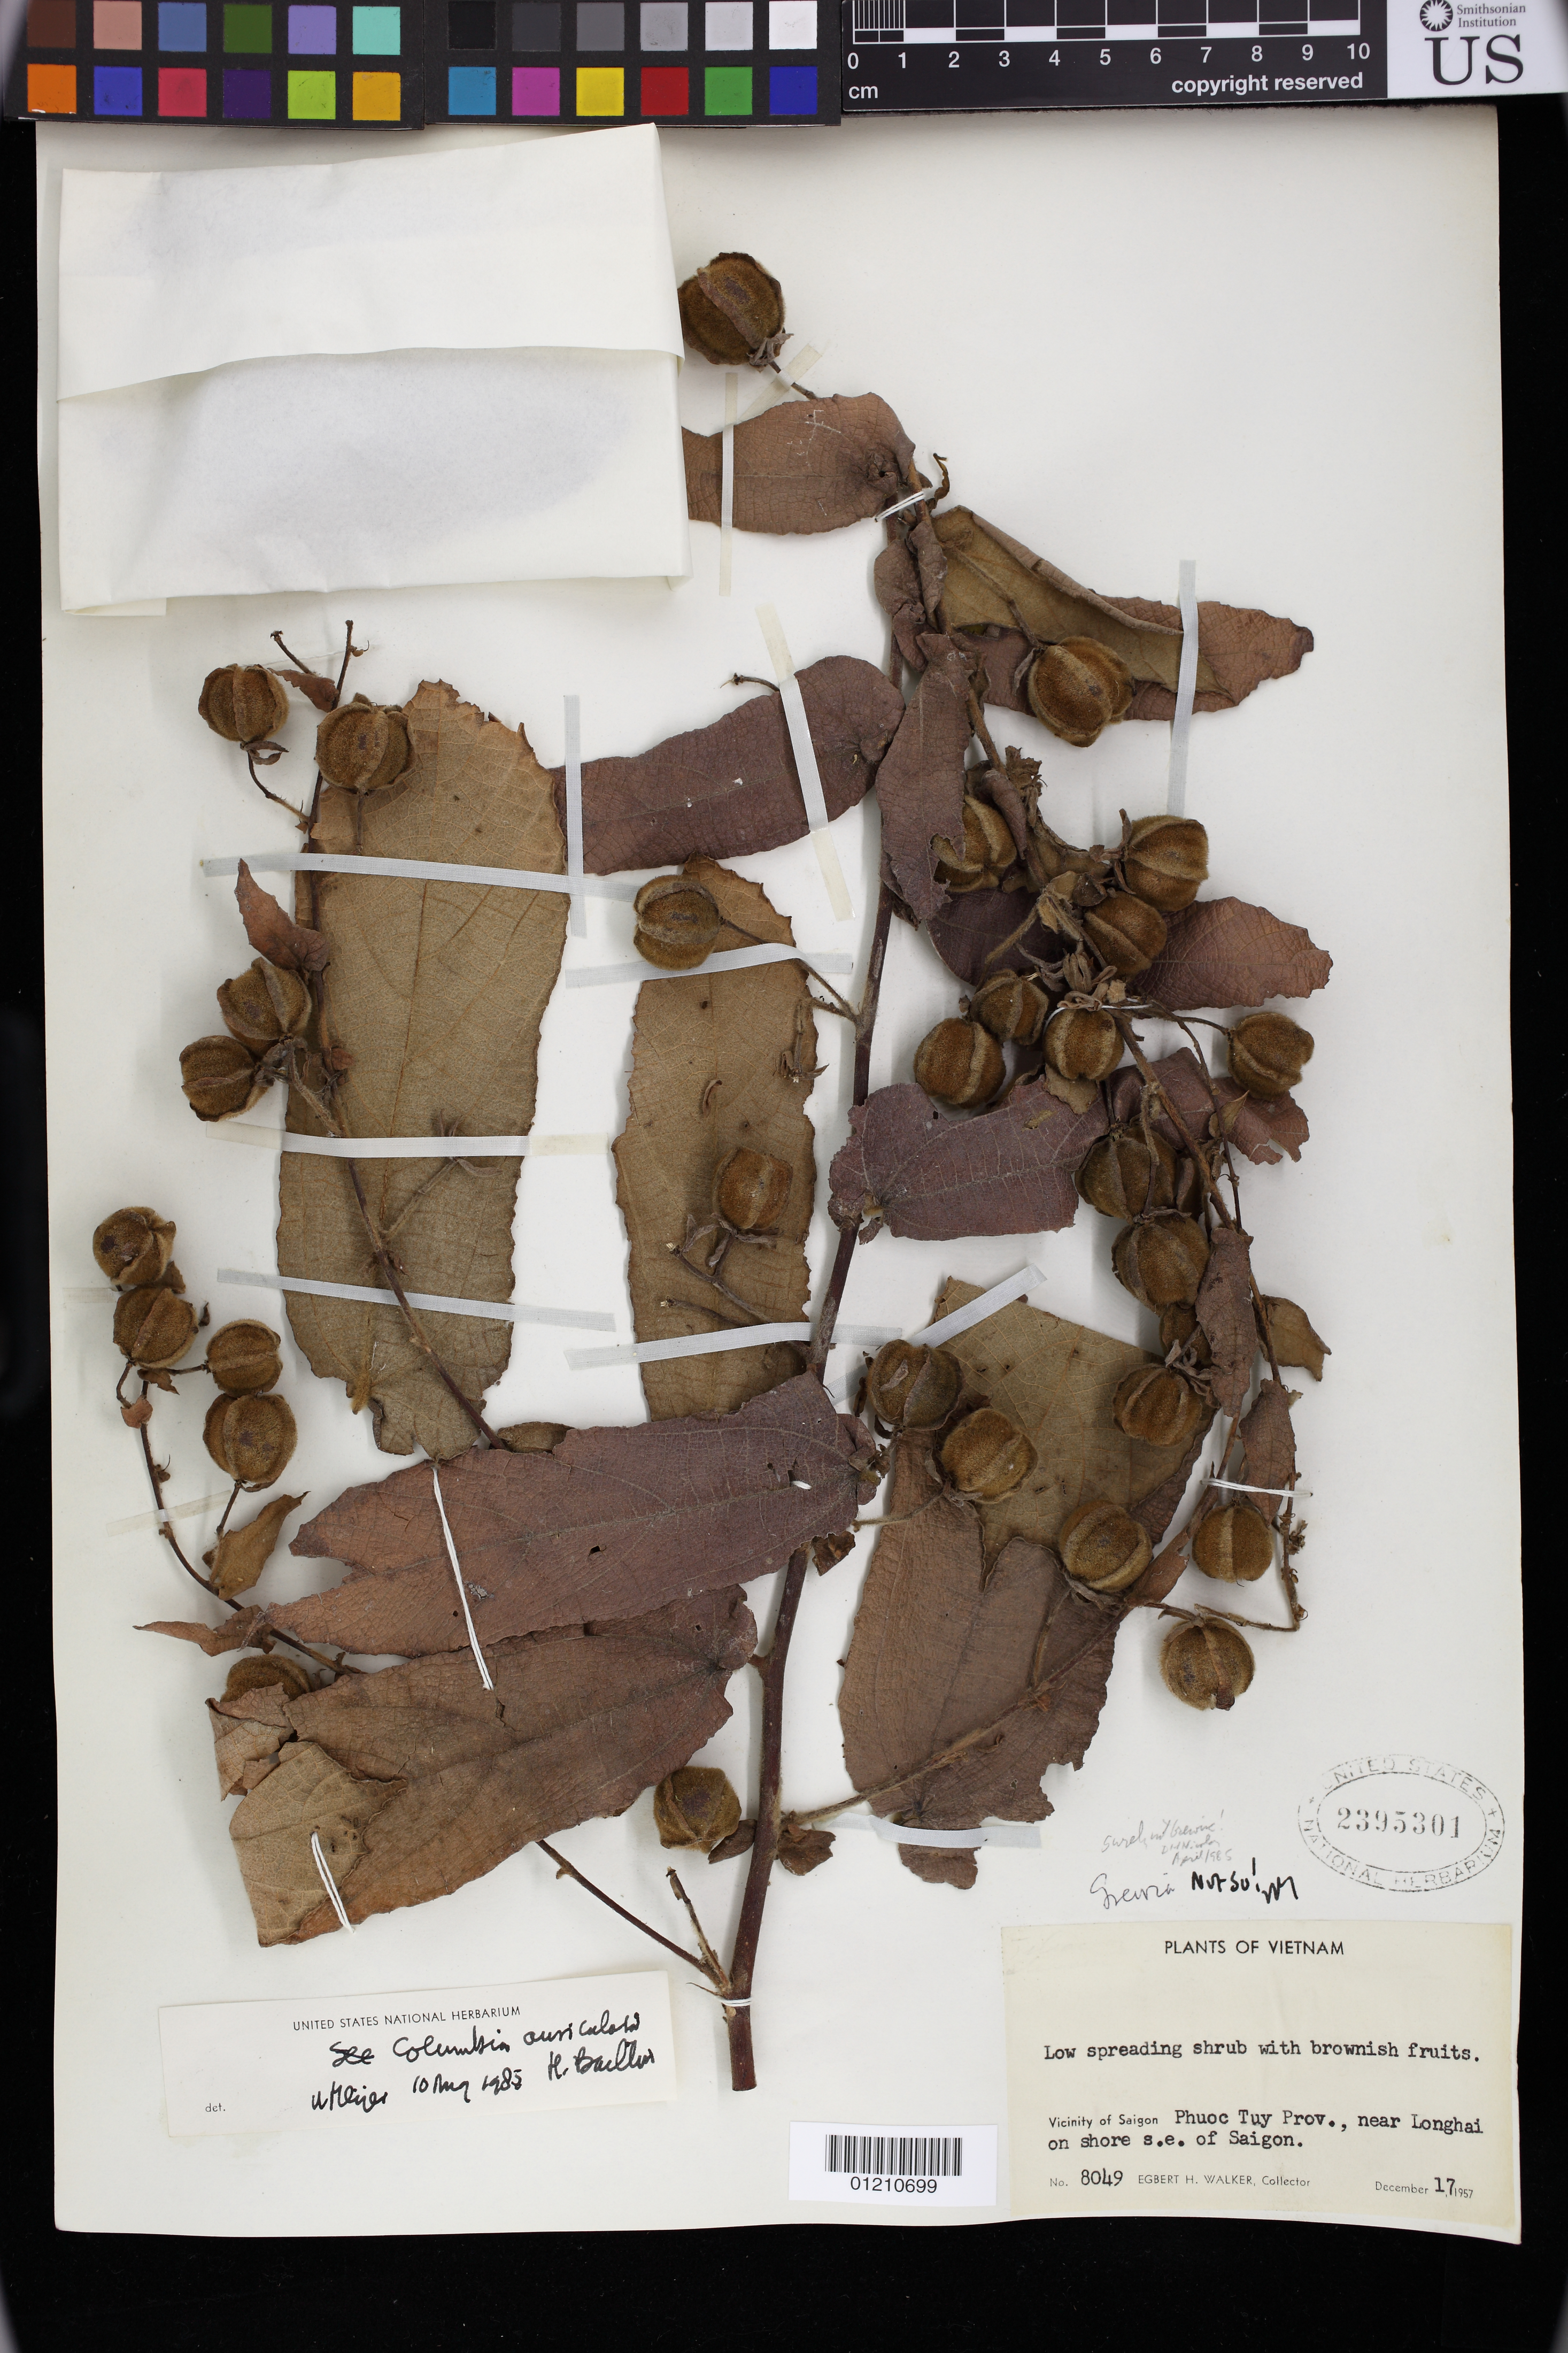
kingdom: Plantae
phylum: Tracheophyta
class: Magnoliopsida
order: Malvales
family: Malvaceae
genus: Colona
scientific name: Colona auriculata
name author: Craib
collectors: E. H. Walker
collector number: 8049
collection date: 1957-12-17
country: Vietnam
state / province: Binh Dinh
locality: Phuoc Tuy prov., near Longhai on shore s.e. of Saigon.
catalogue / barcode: US 2395301